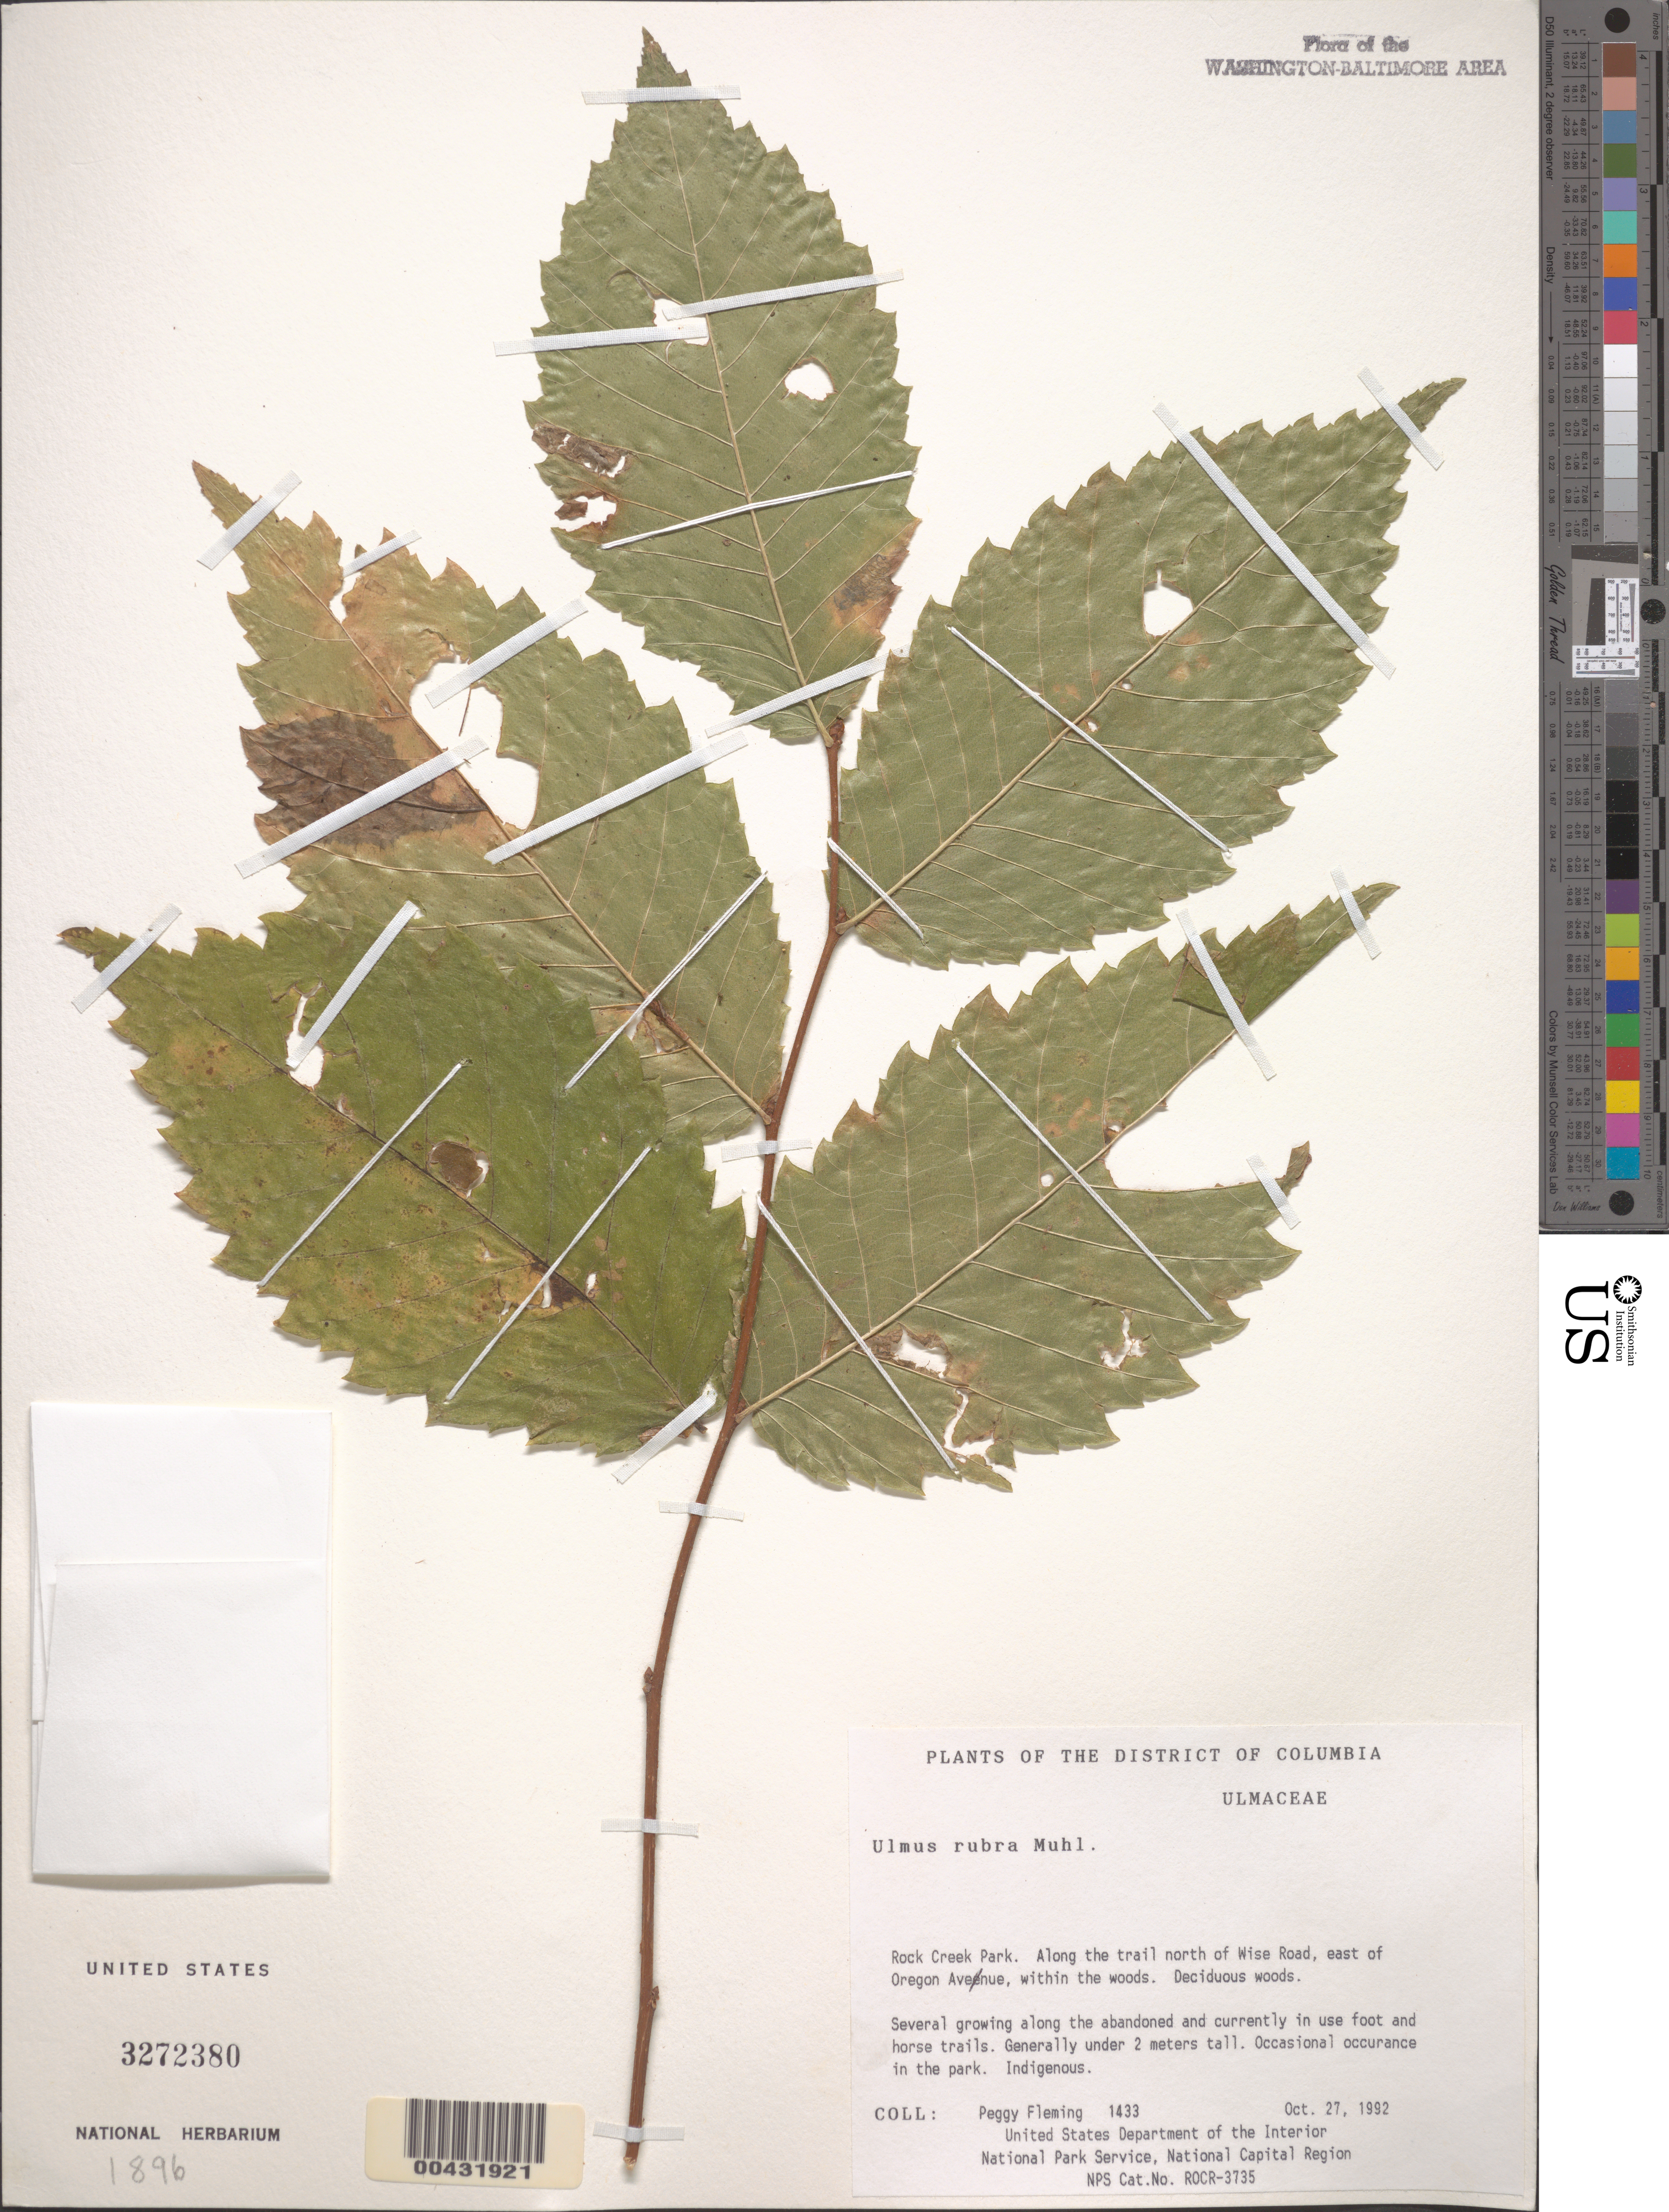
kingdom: Plantae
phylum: Tracheophyta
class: Magnoliopsida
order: Rosales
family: Ulmaceae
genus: Ulmus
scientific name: Ulmus rubra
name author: Muhl.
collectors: P. Fleming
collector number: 1433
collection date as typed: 27 Oct 1992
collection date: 1992-10-27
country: United States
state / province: District of Columbia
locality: Rock Creek Park, N of Wise Road, E of Oregon Ave. Rock Creek Park and vicinity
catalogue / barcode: US 3272380